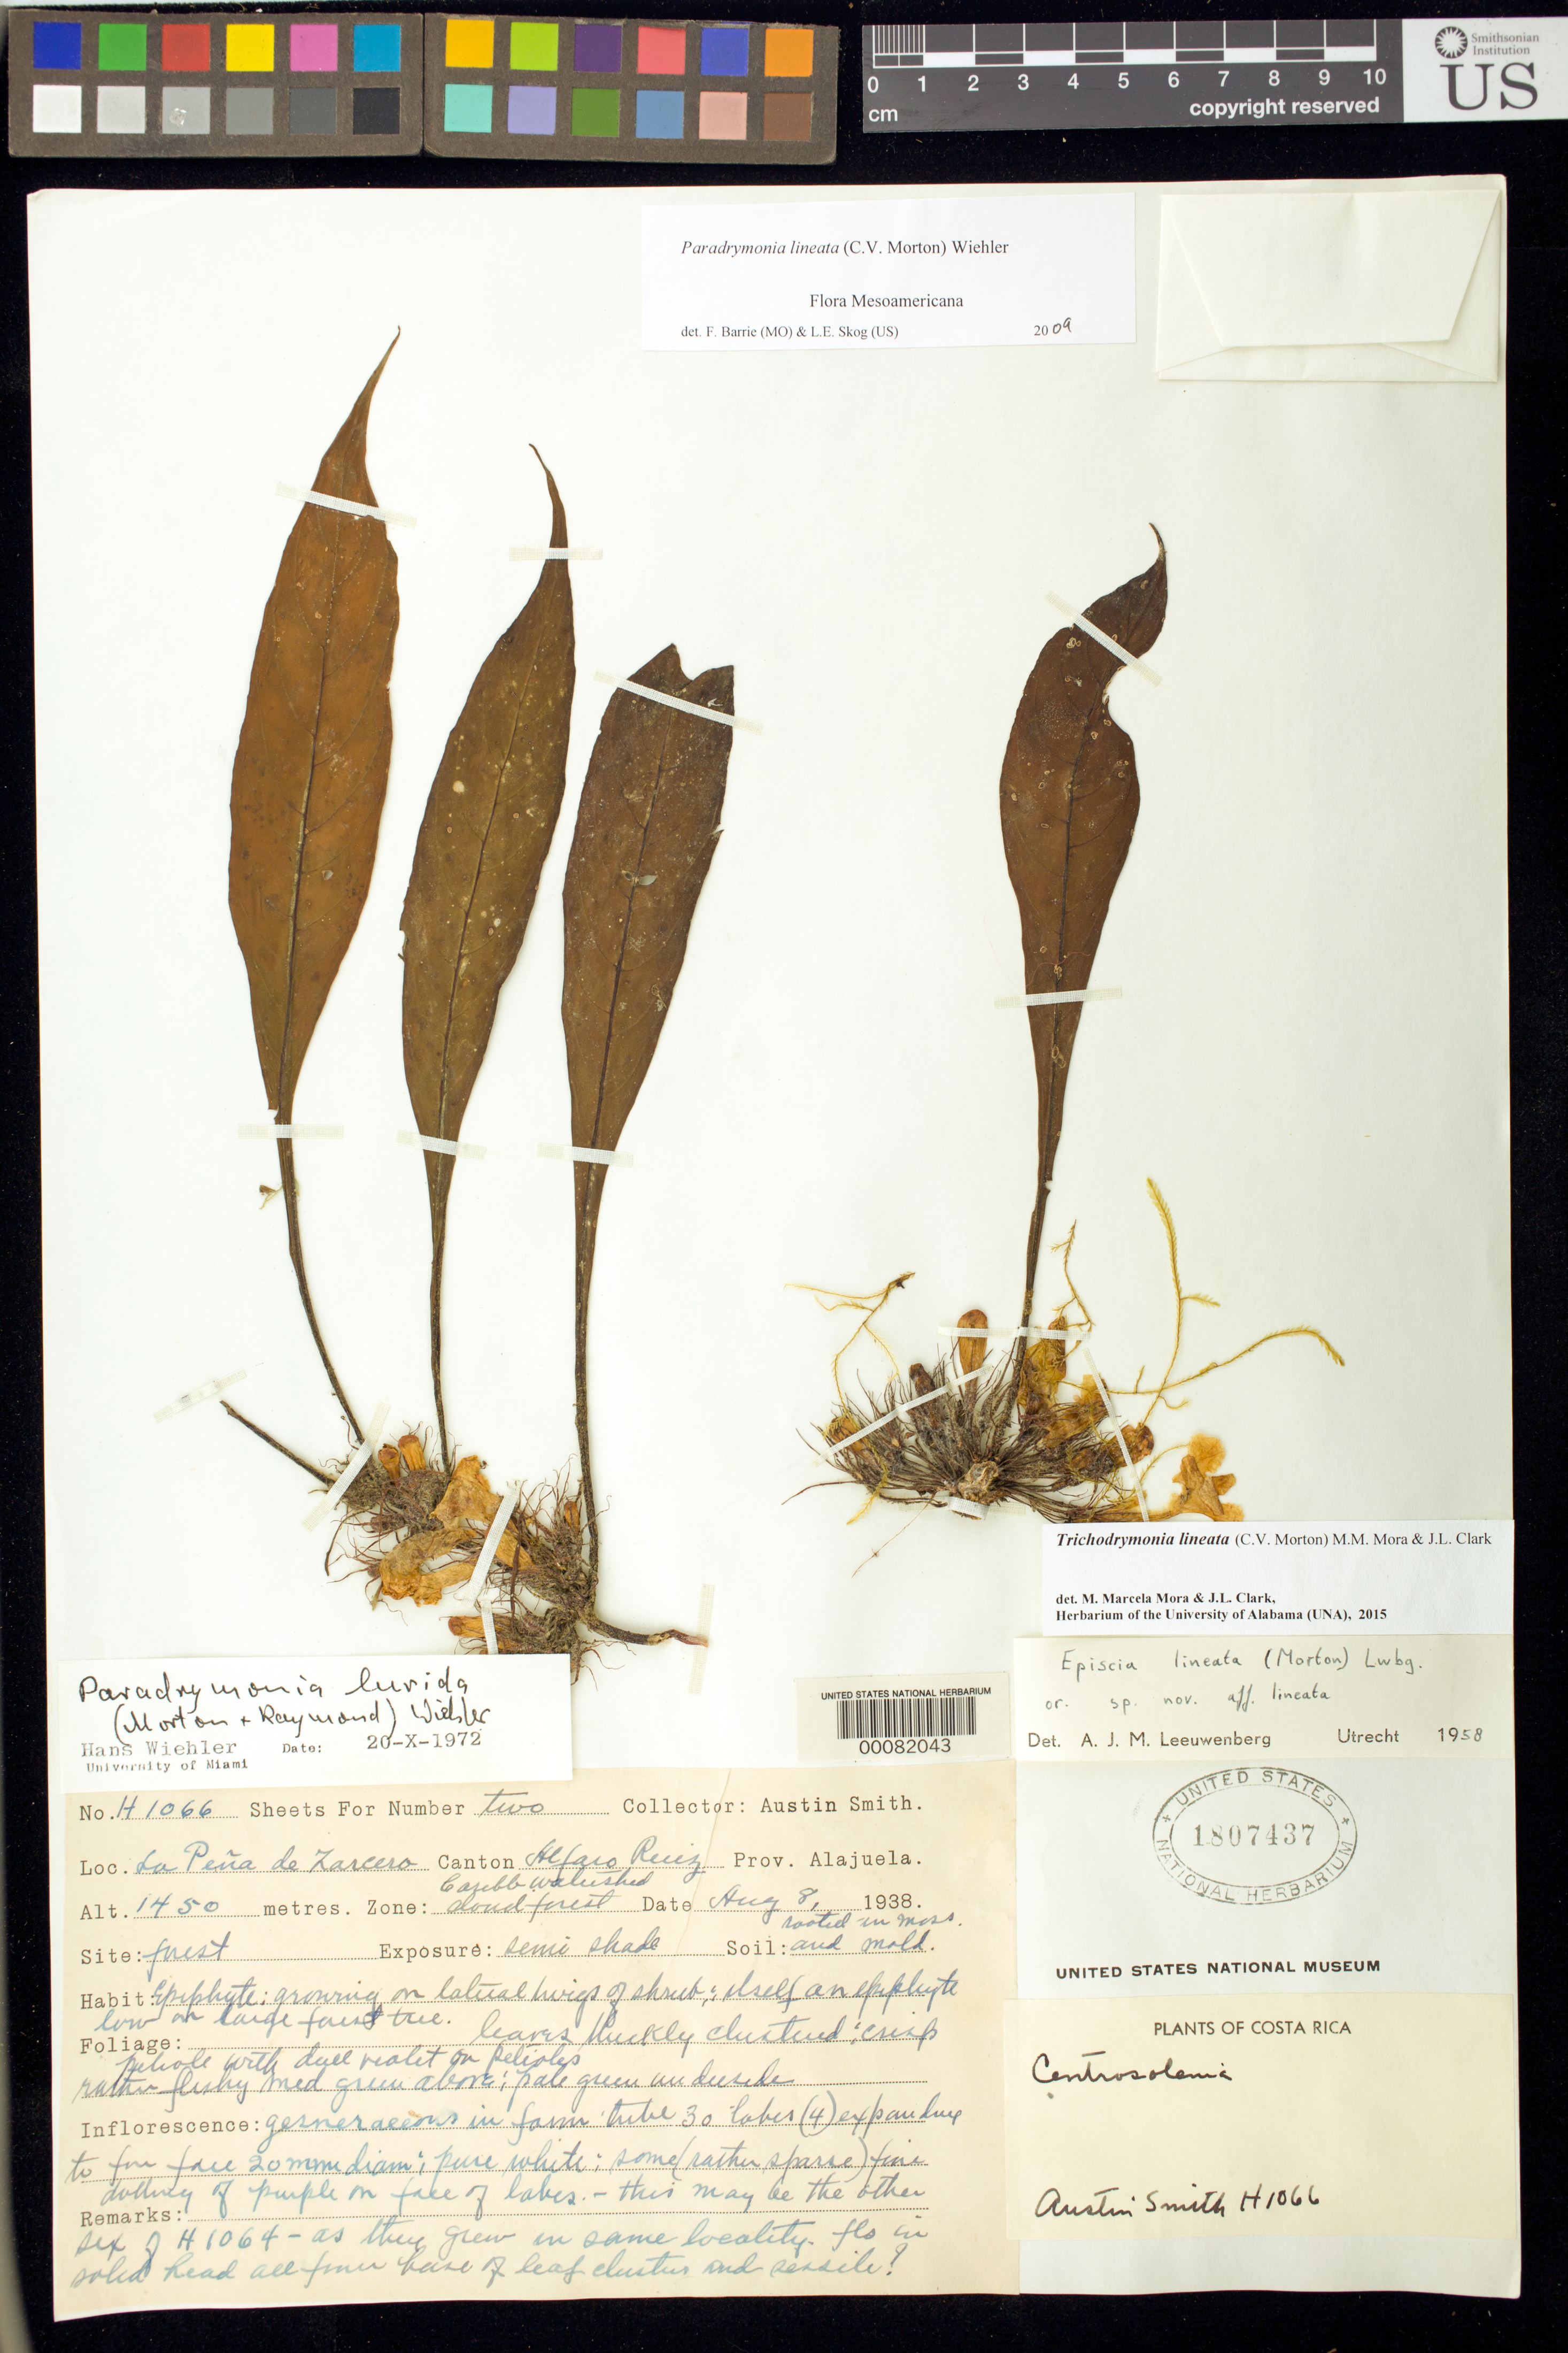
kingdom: Plantae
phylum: Tracheophyta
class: Magnoliopsida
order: Lamiales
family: Gesneriaceae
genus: Trichodrymonia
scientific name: Trichodrymonia lineata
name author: (C.V. Morton) M.M. Mora & J.L. Clark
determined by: Mora, M. M.; Clark, J. L.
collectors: Aust P. Smith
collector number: H 1066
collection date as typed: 08 Aug 1938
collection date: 1938-08-08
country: Costa Rica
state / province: Alajuela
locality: La Pena de Zarcero, Canton Alfaro Ruiz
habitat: Caribb watershed cloud forest, semi shade, rooted in moss & mold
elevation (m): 1450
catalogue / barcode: US 1807437